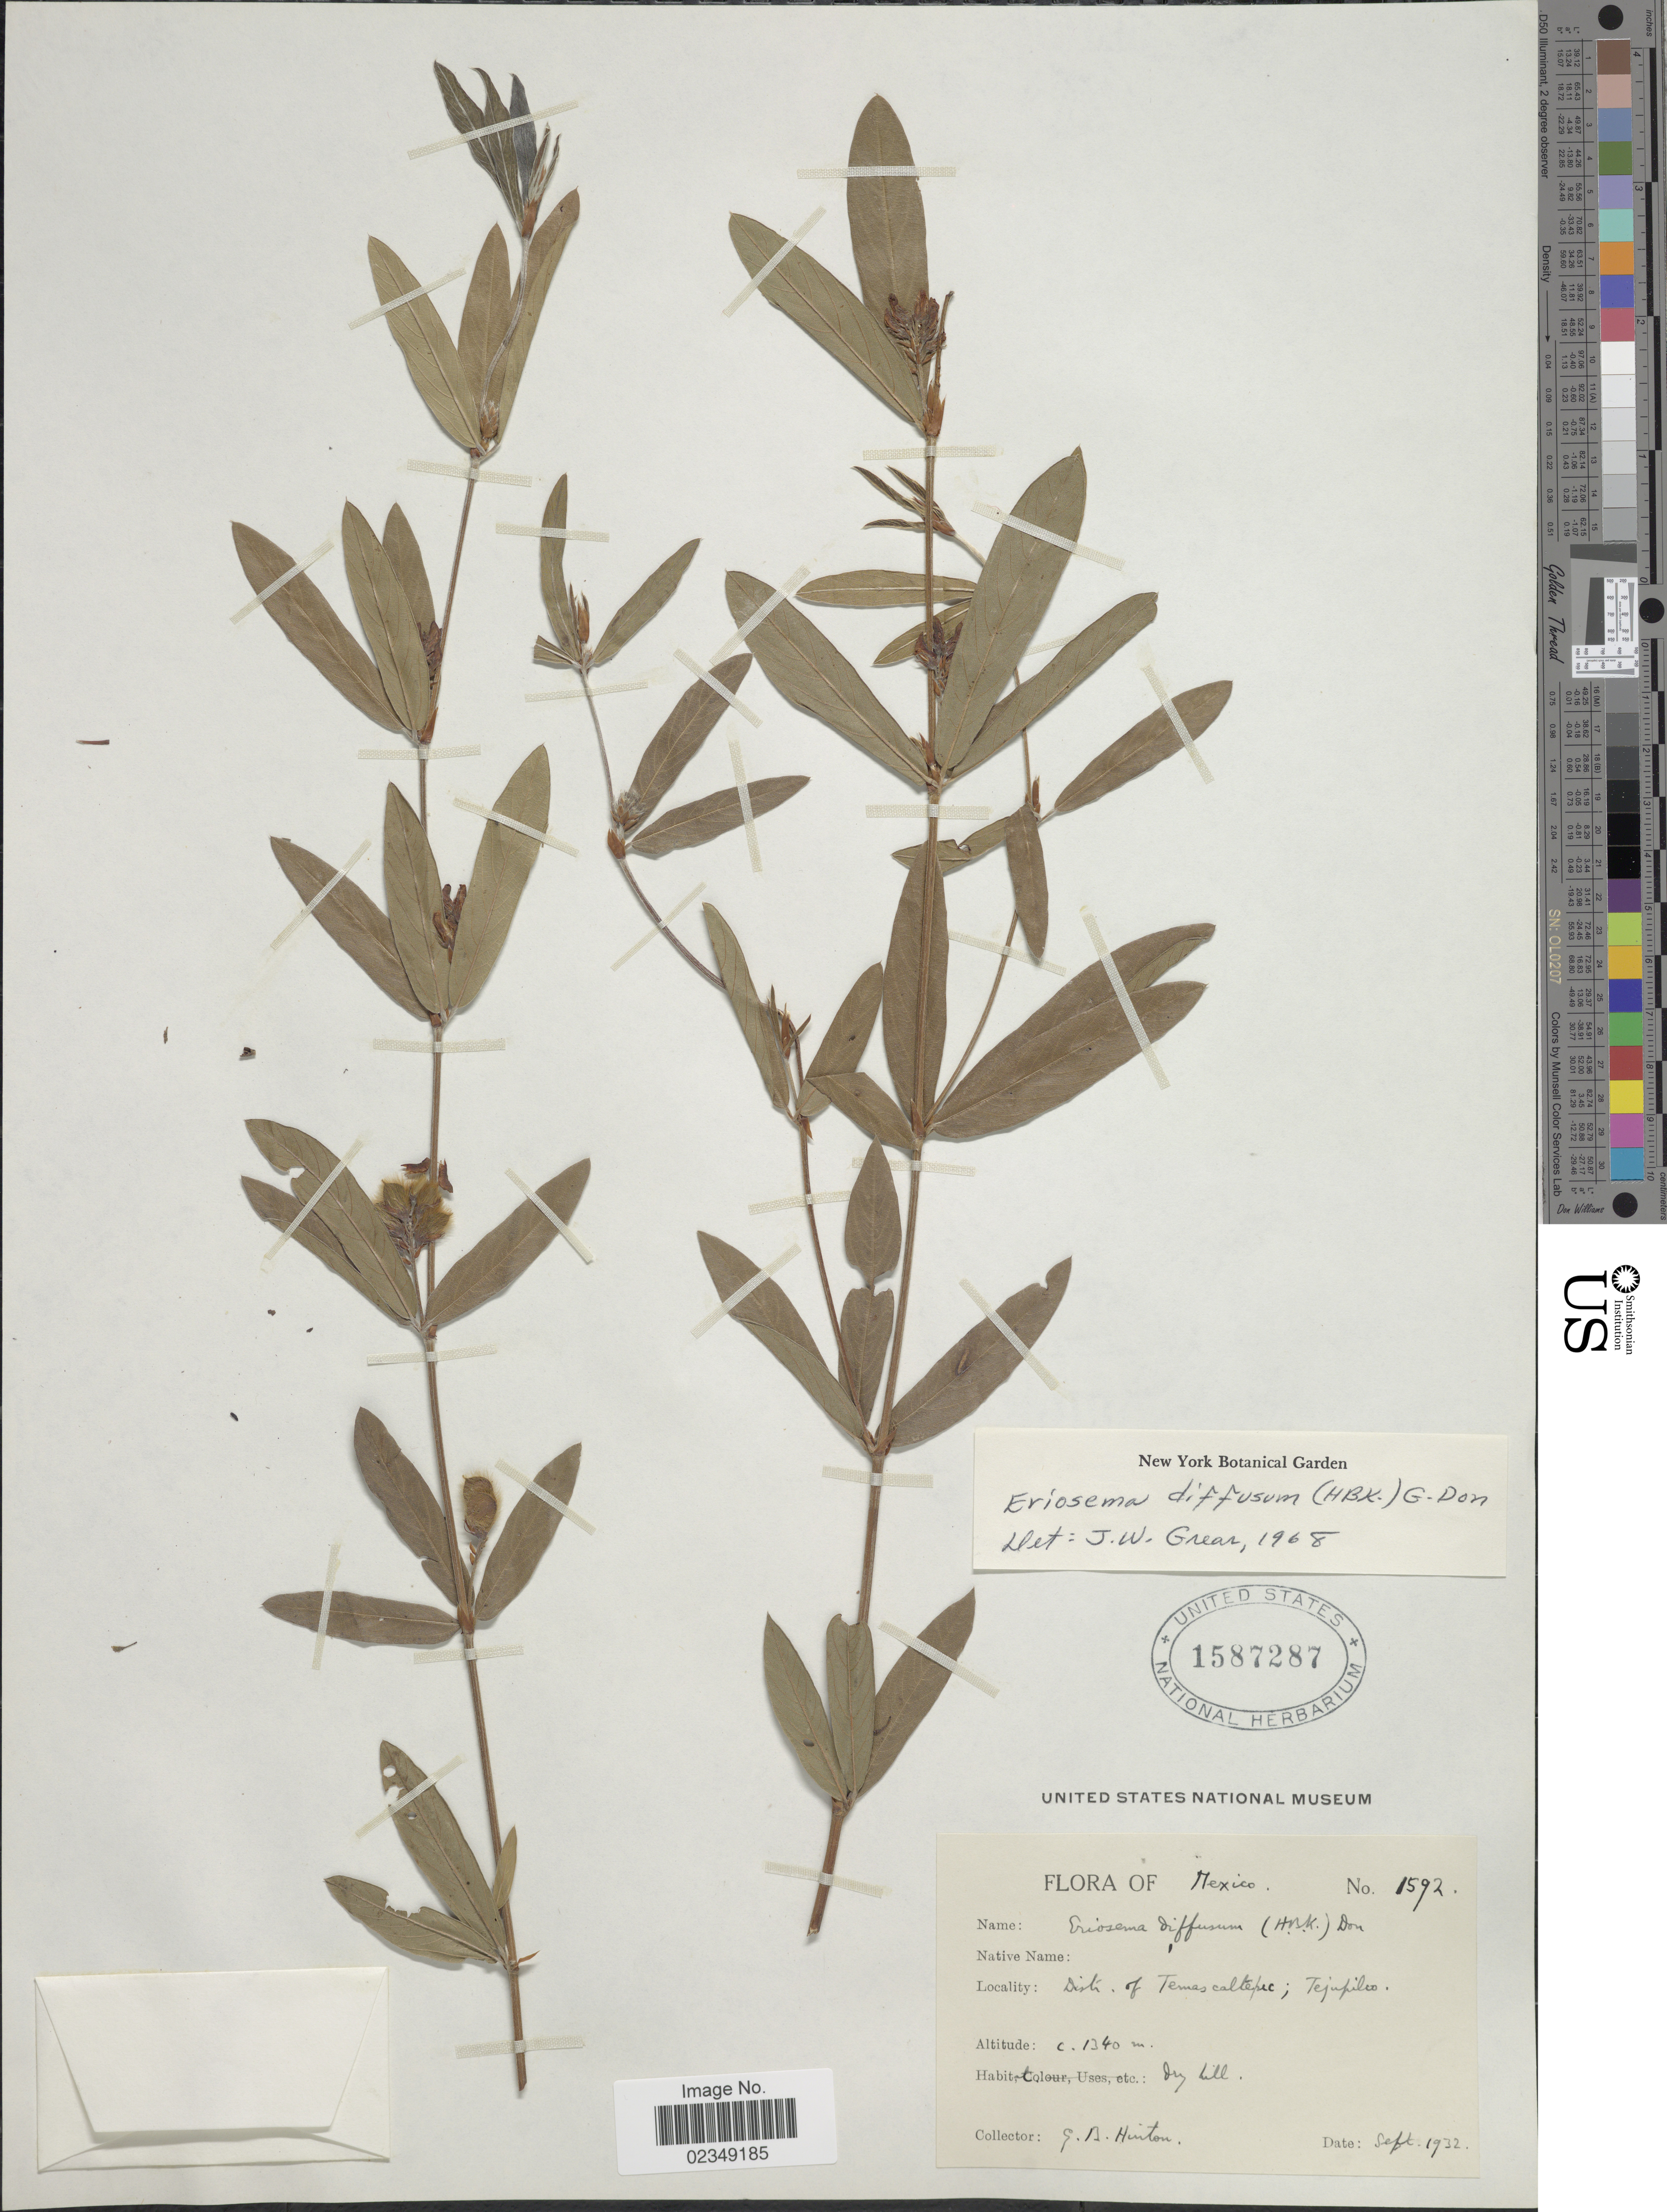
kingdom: Plantae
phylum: Tracheophyta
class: Magnoliopsida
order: Fabales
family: Fabaceae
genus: Eriosema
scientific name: Eriosema diffusum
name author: (Kunth) G. Don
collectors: G. B. Hinton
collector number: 1592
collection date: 1932-09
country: Mexico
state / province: México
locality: Distr. of Temascaltepec; Tejupilco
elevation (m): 1340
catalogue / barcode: US 1587287